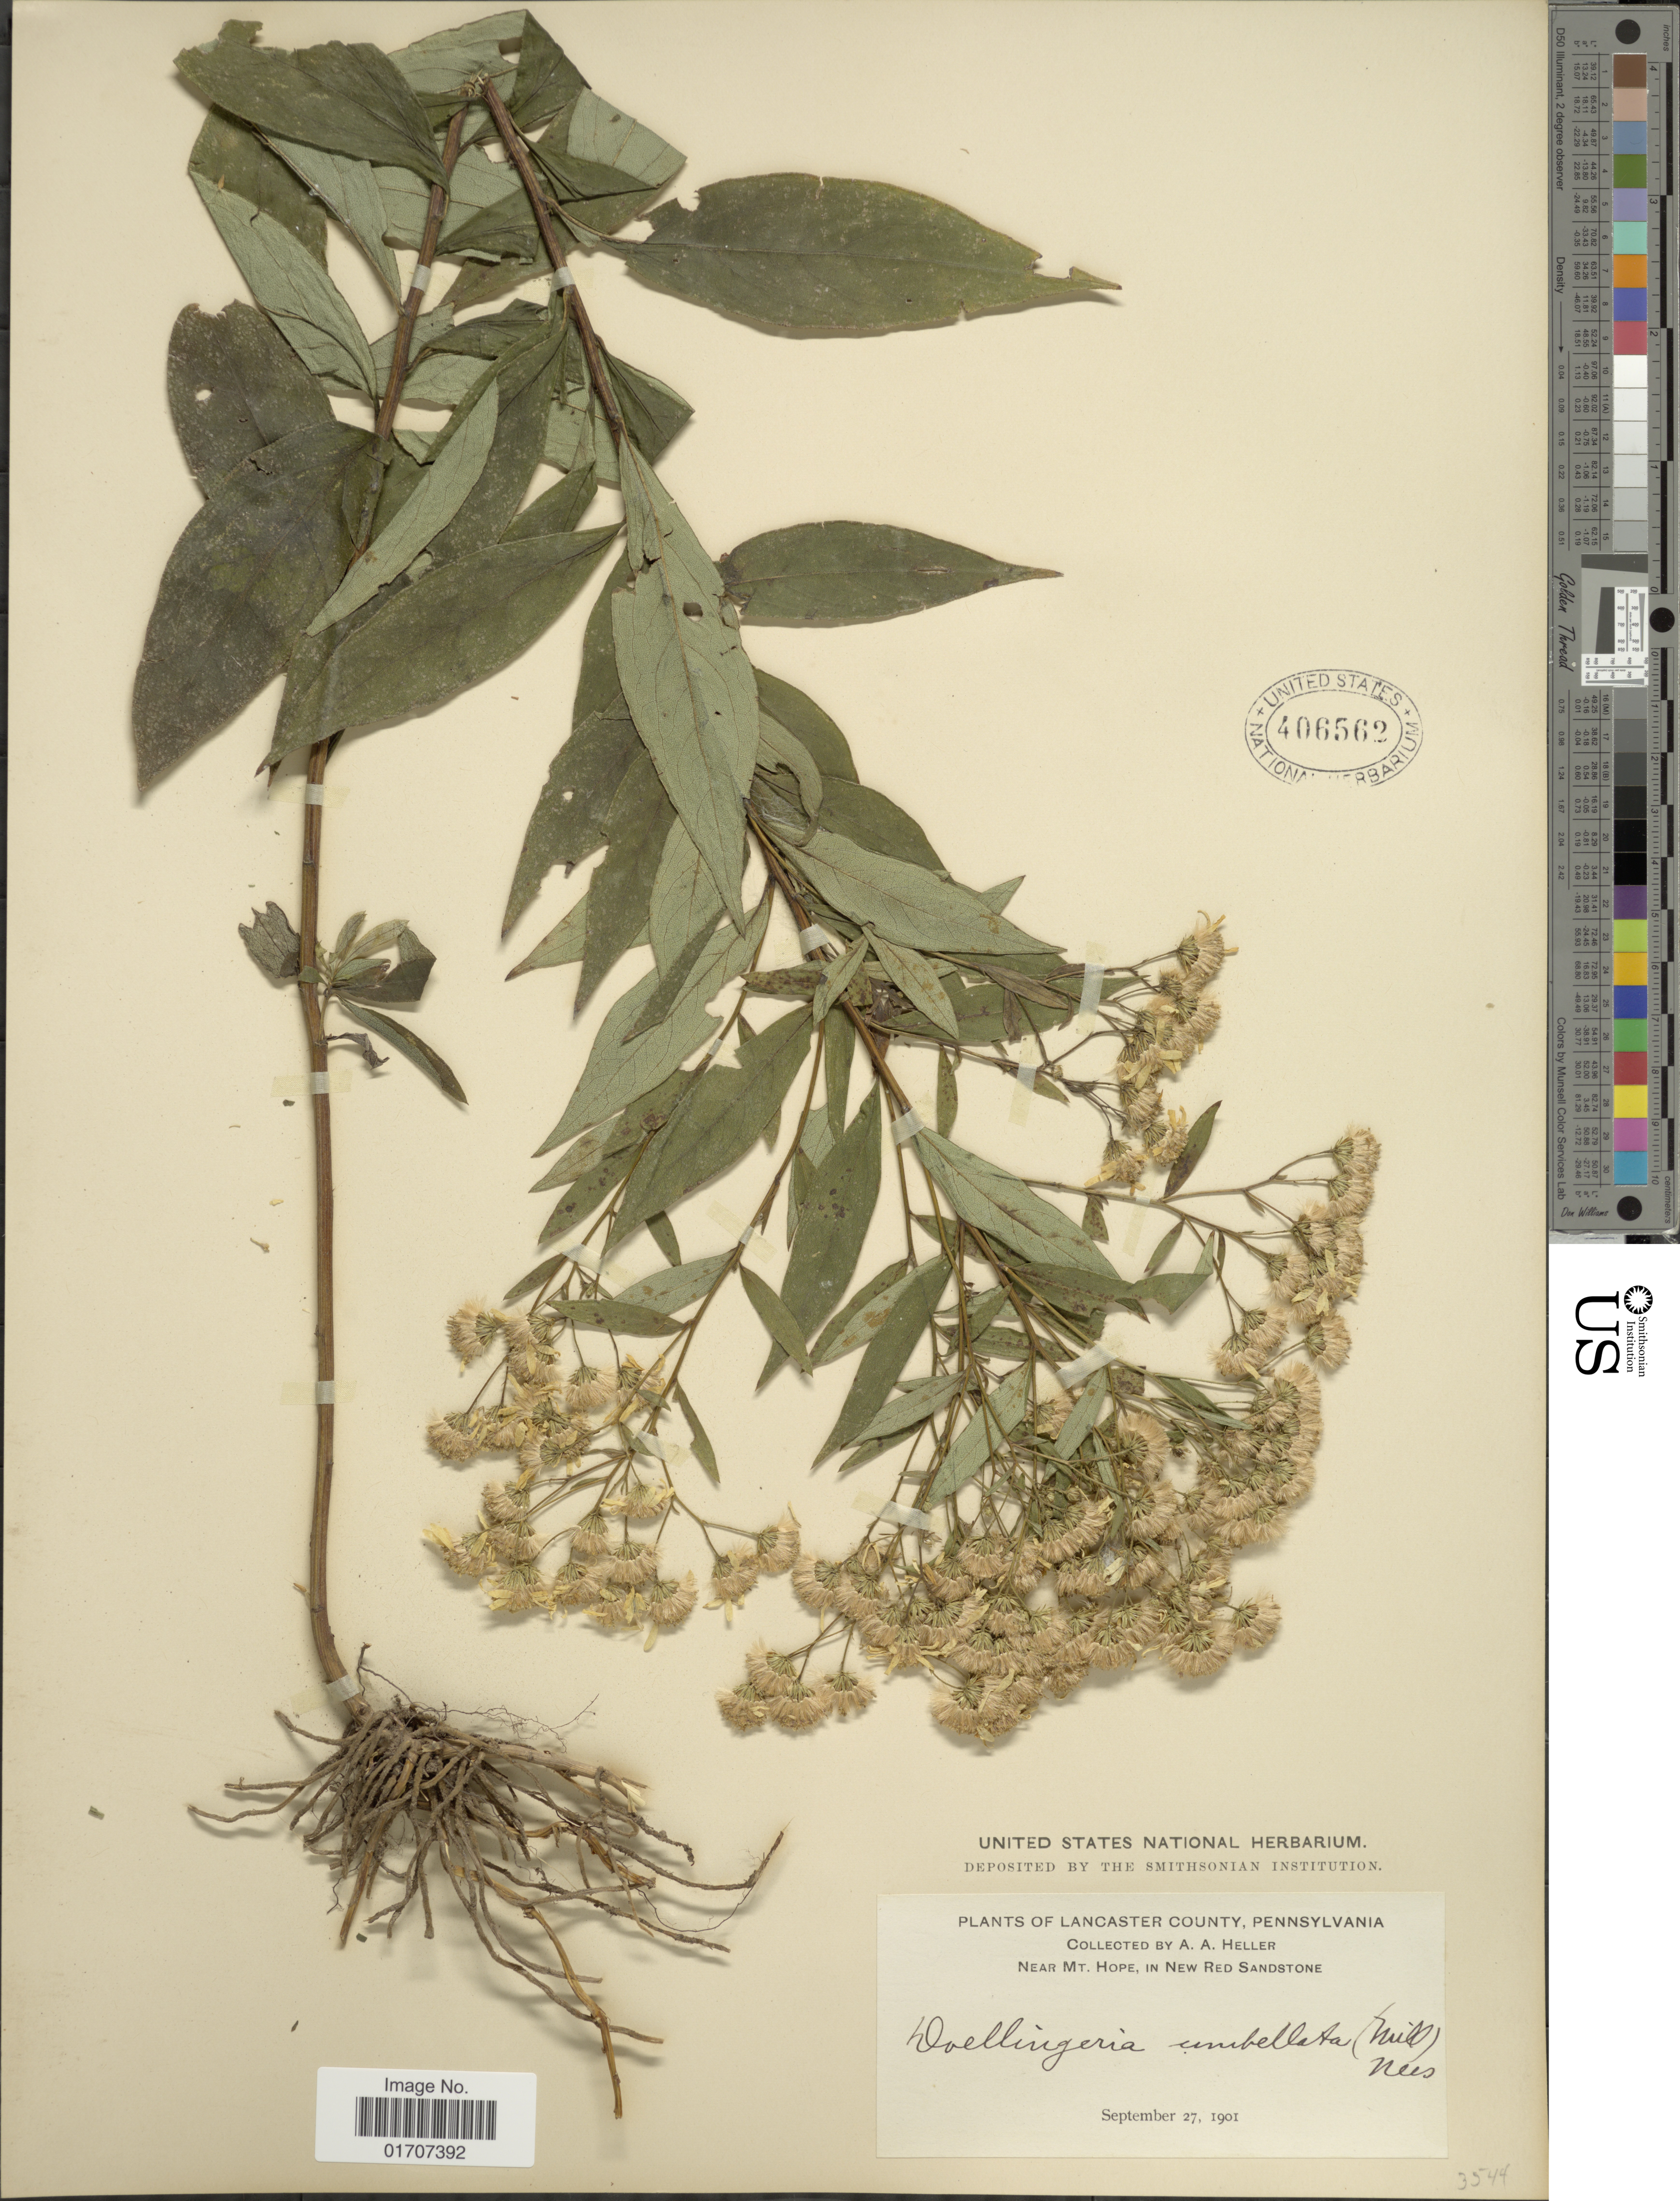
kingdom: Plantae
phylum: Tracheophyta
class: Magnoliopsida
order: Asterales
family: Asteraceae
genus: Doellingeria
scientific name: Doellingeria umbellata var. umbellata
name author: Nees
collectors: A. A. Heller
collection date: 1901-08-27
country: United States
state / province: Pennsylvania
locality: Lancaster County, near Mt. Hope, in New Red Sandstone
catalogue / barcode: US 406562